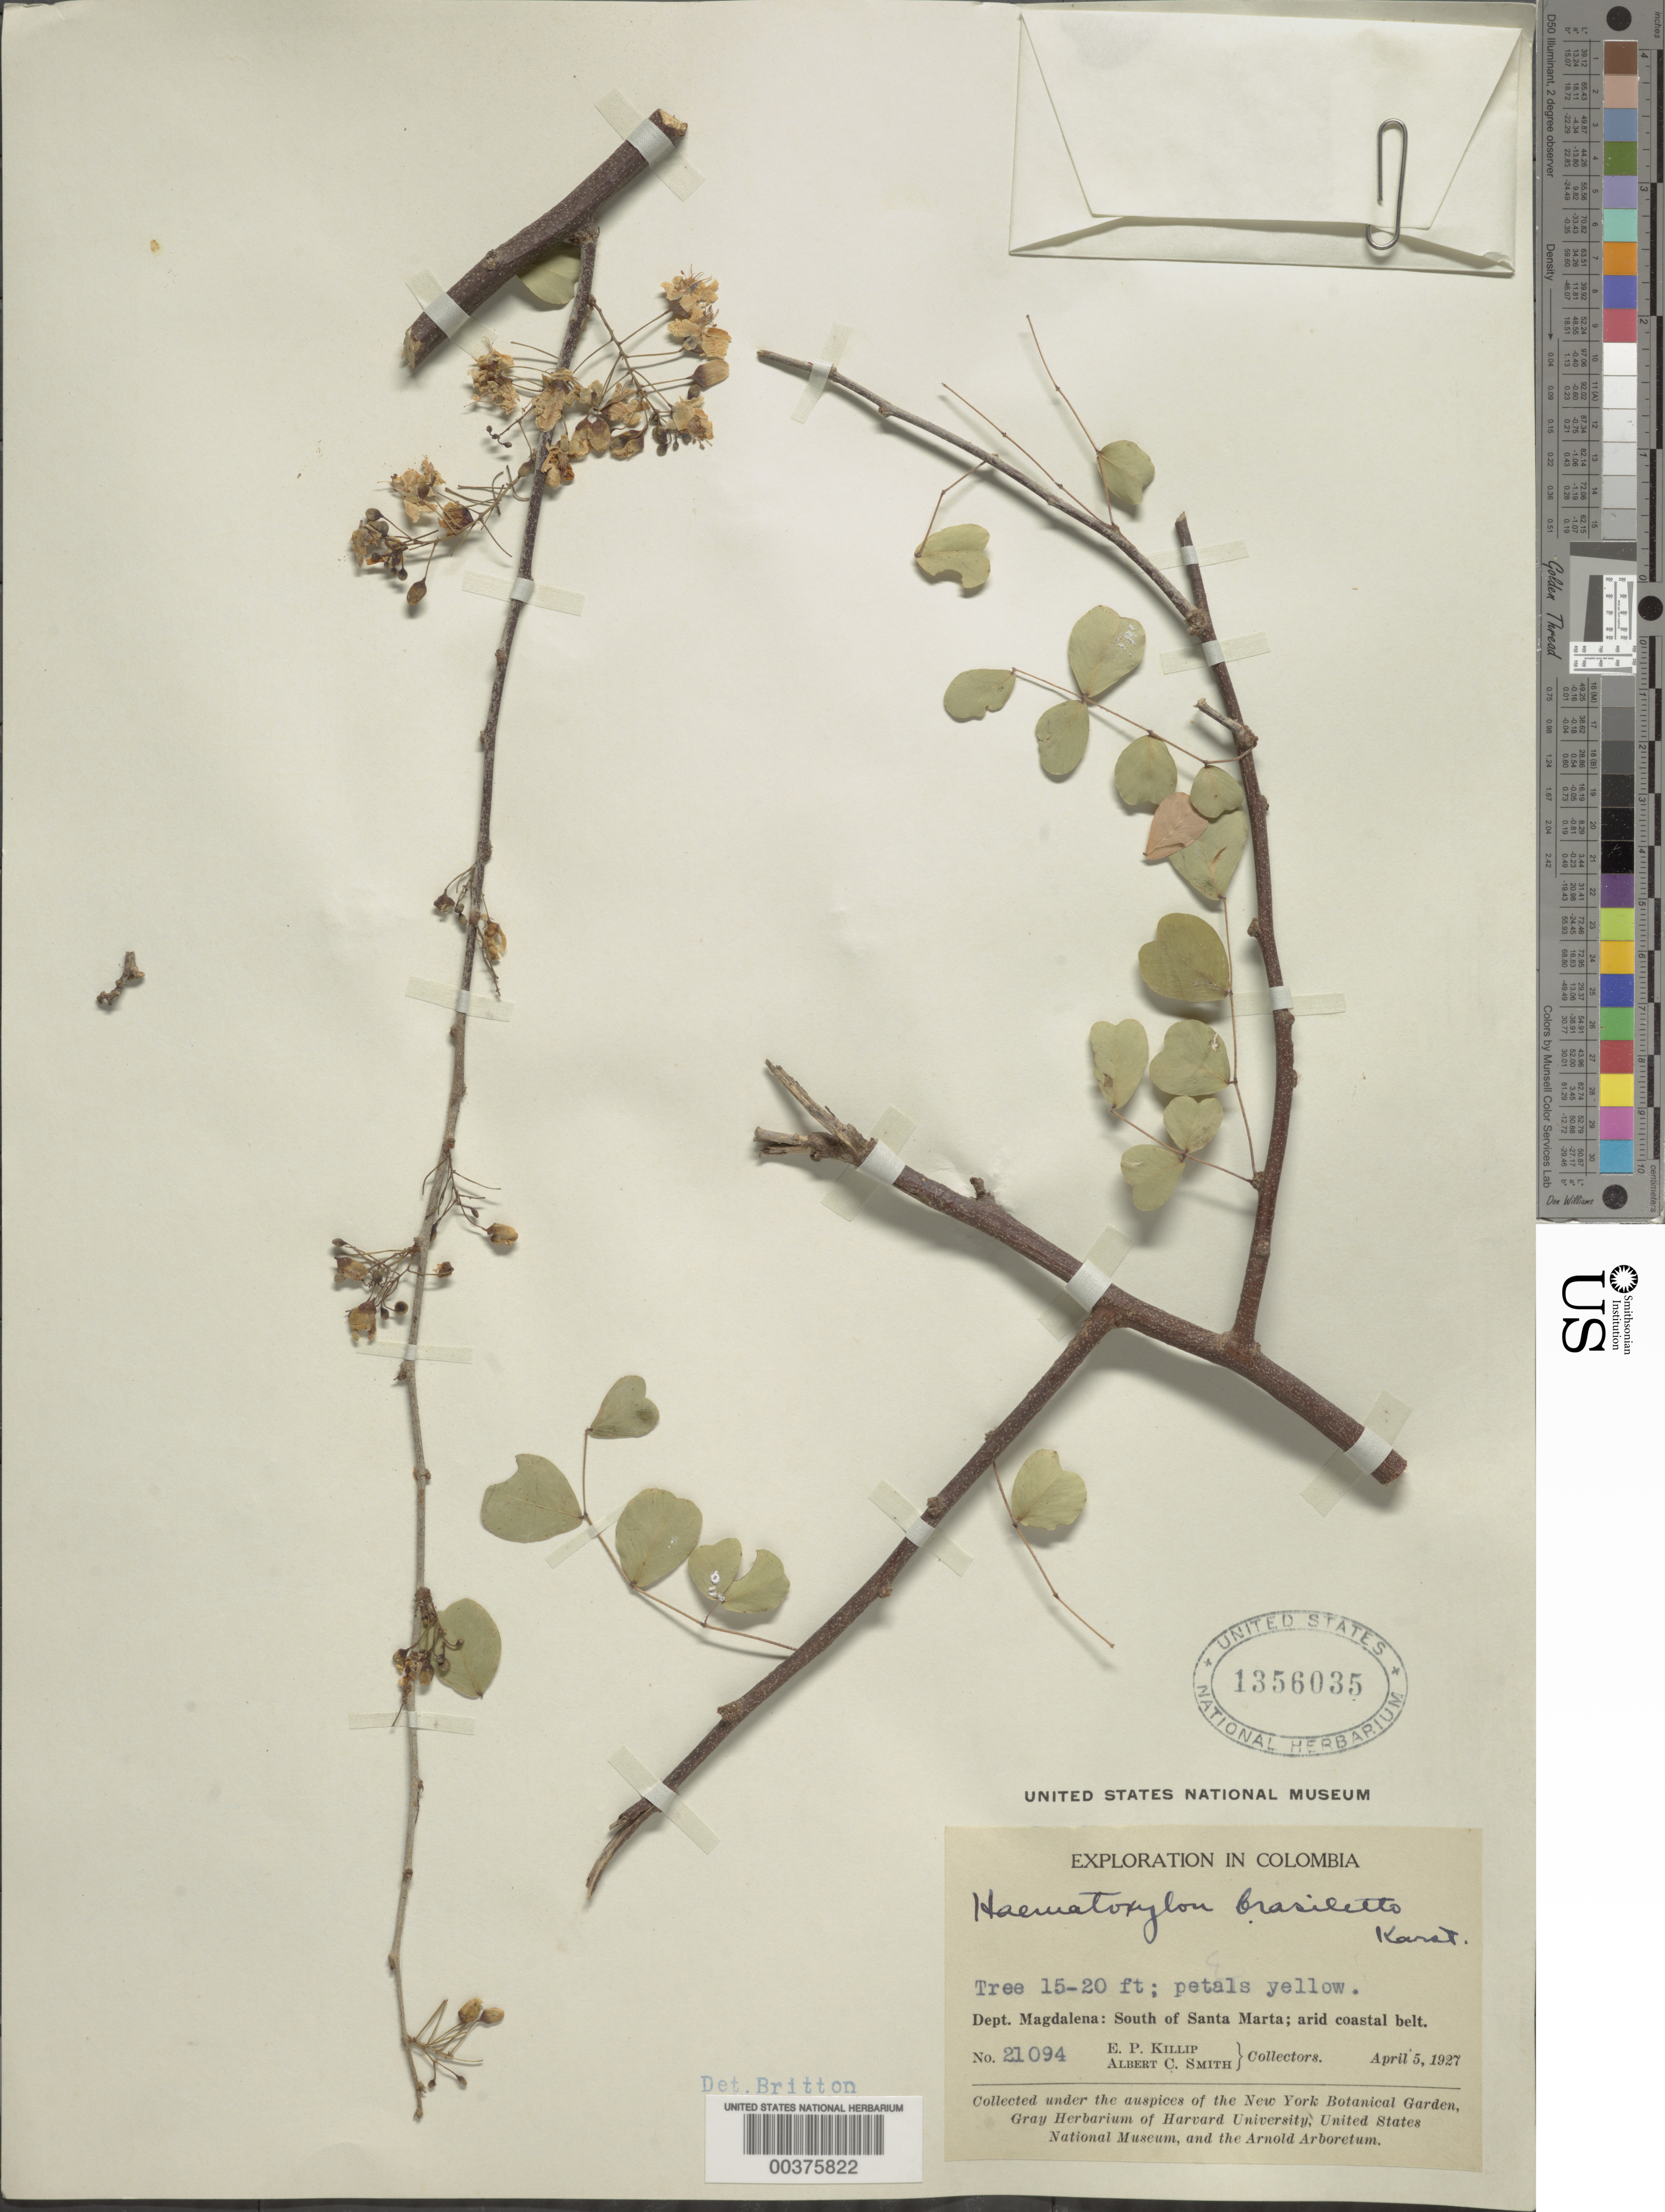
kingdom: Plantae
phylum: Tracheophyta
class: Magnoliopsida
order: Fabales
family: Fabaceae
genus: Haematoxylum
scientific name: Haematoxylum brasiletto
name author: H. Karst.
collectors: E. P. Killip & A. C. Smith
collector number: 21094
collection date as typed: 05 Apr 1927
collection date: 1927-04-05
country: Colombia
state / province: Magdalena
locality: S of Santa Marta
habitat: Arid coastal belt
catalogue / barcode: US 1356035